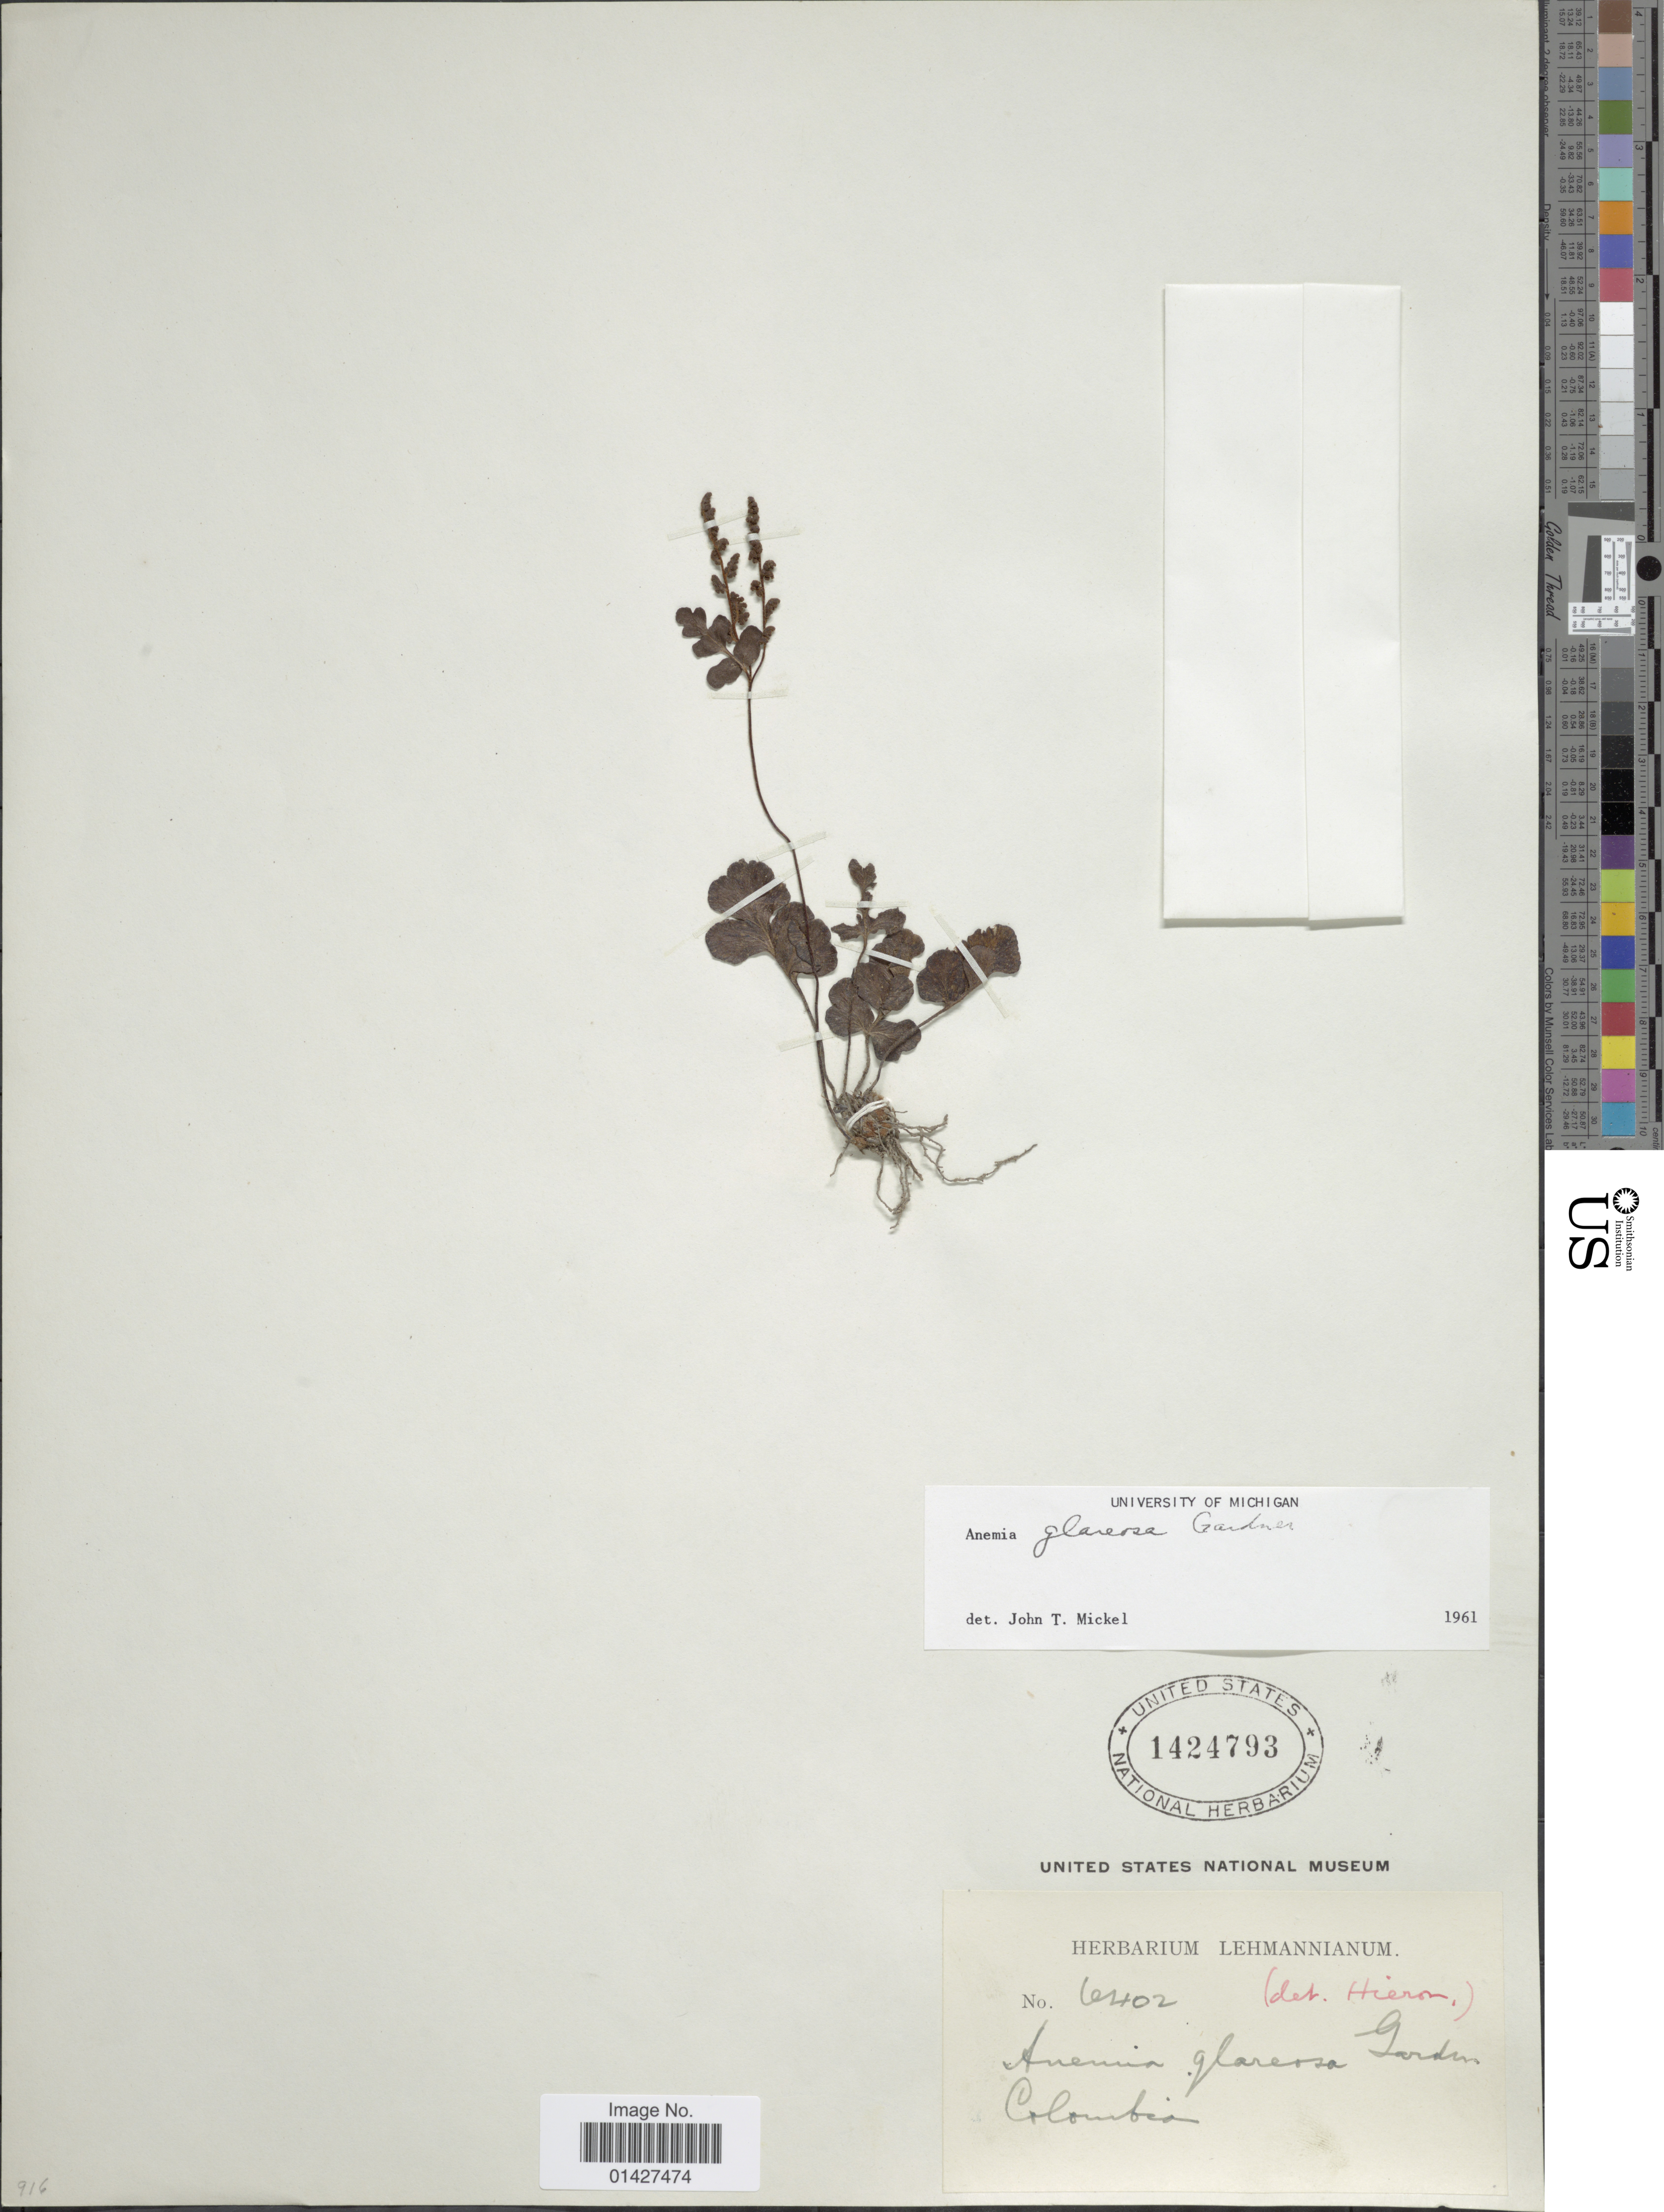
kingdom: Plantae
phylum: Tracheophyta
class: Polypodiopsida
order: Schizaeales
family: Anemiaceae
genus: Anemia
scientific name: Anemia glareosa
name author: Gardner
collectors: ex herb. Lehmannianum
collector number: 6402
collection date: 1961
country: Colombia